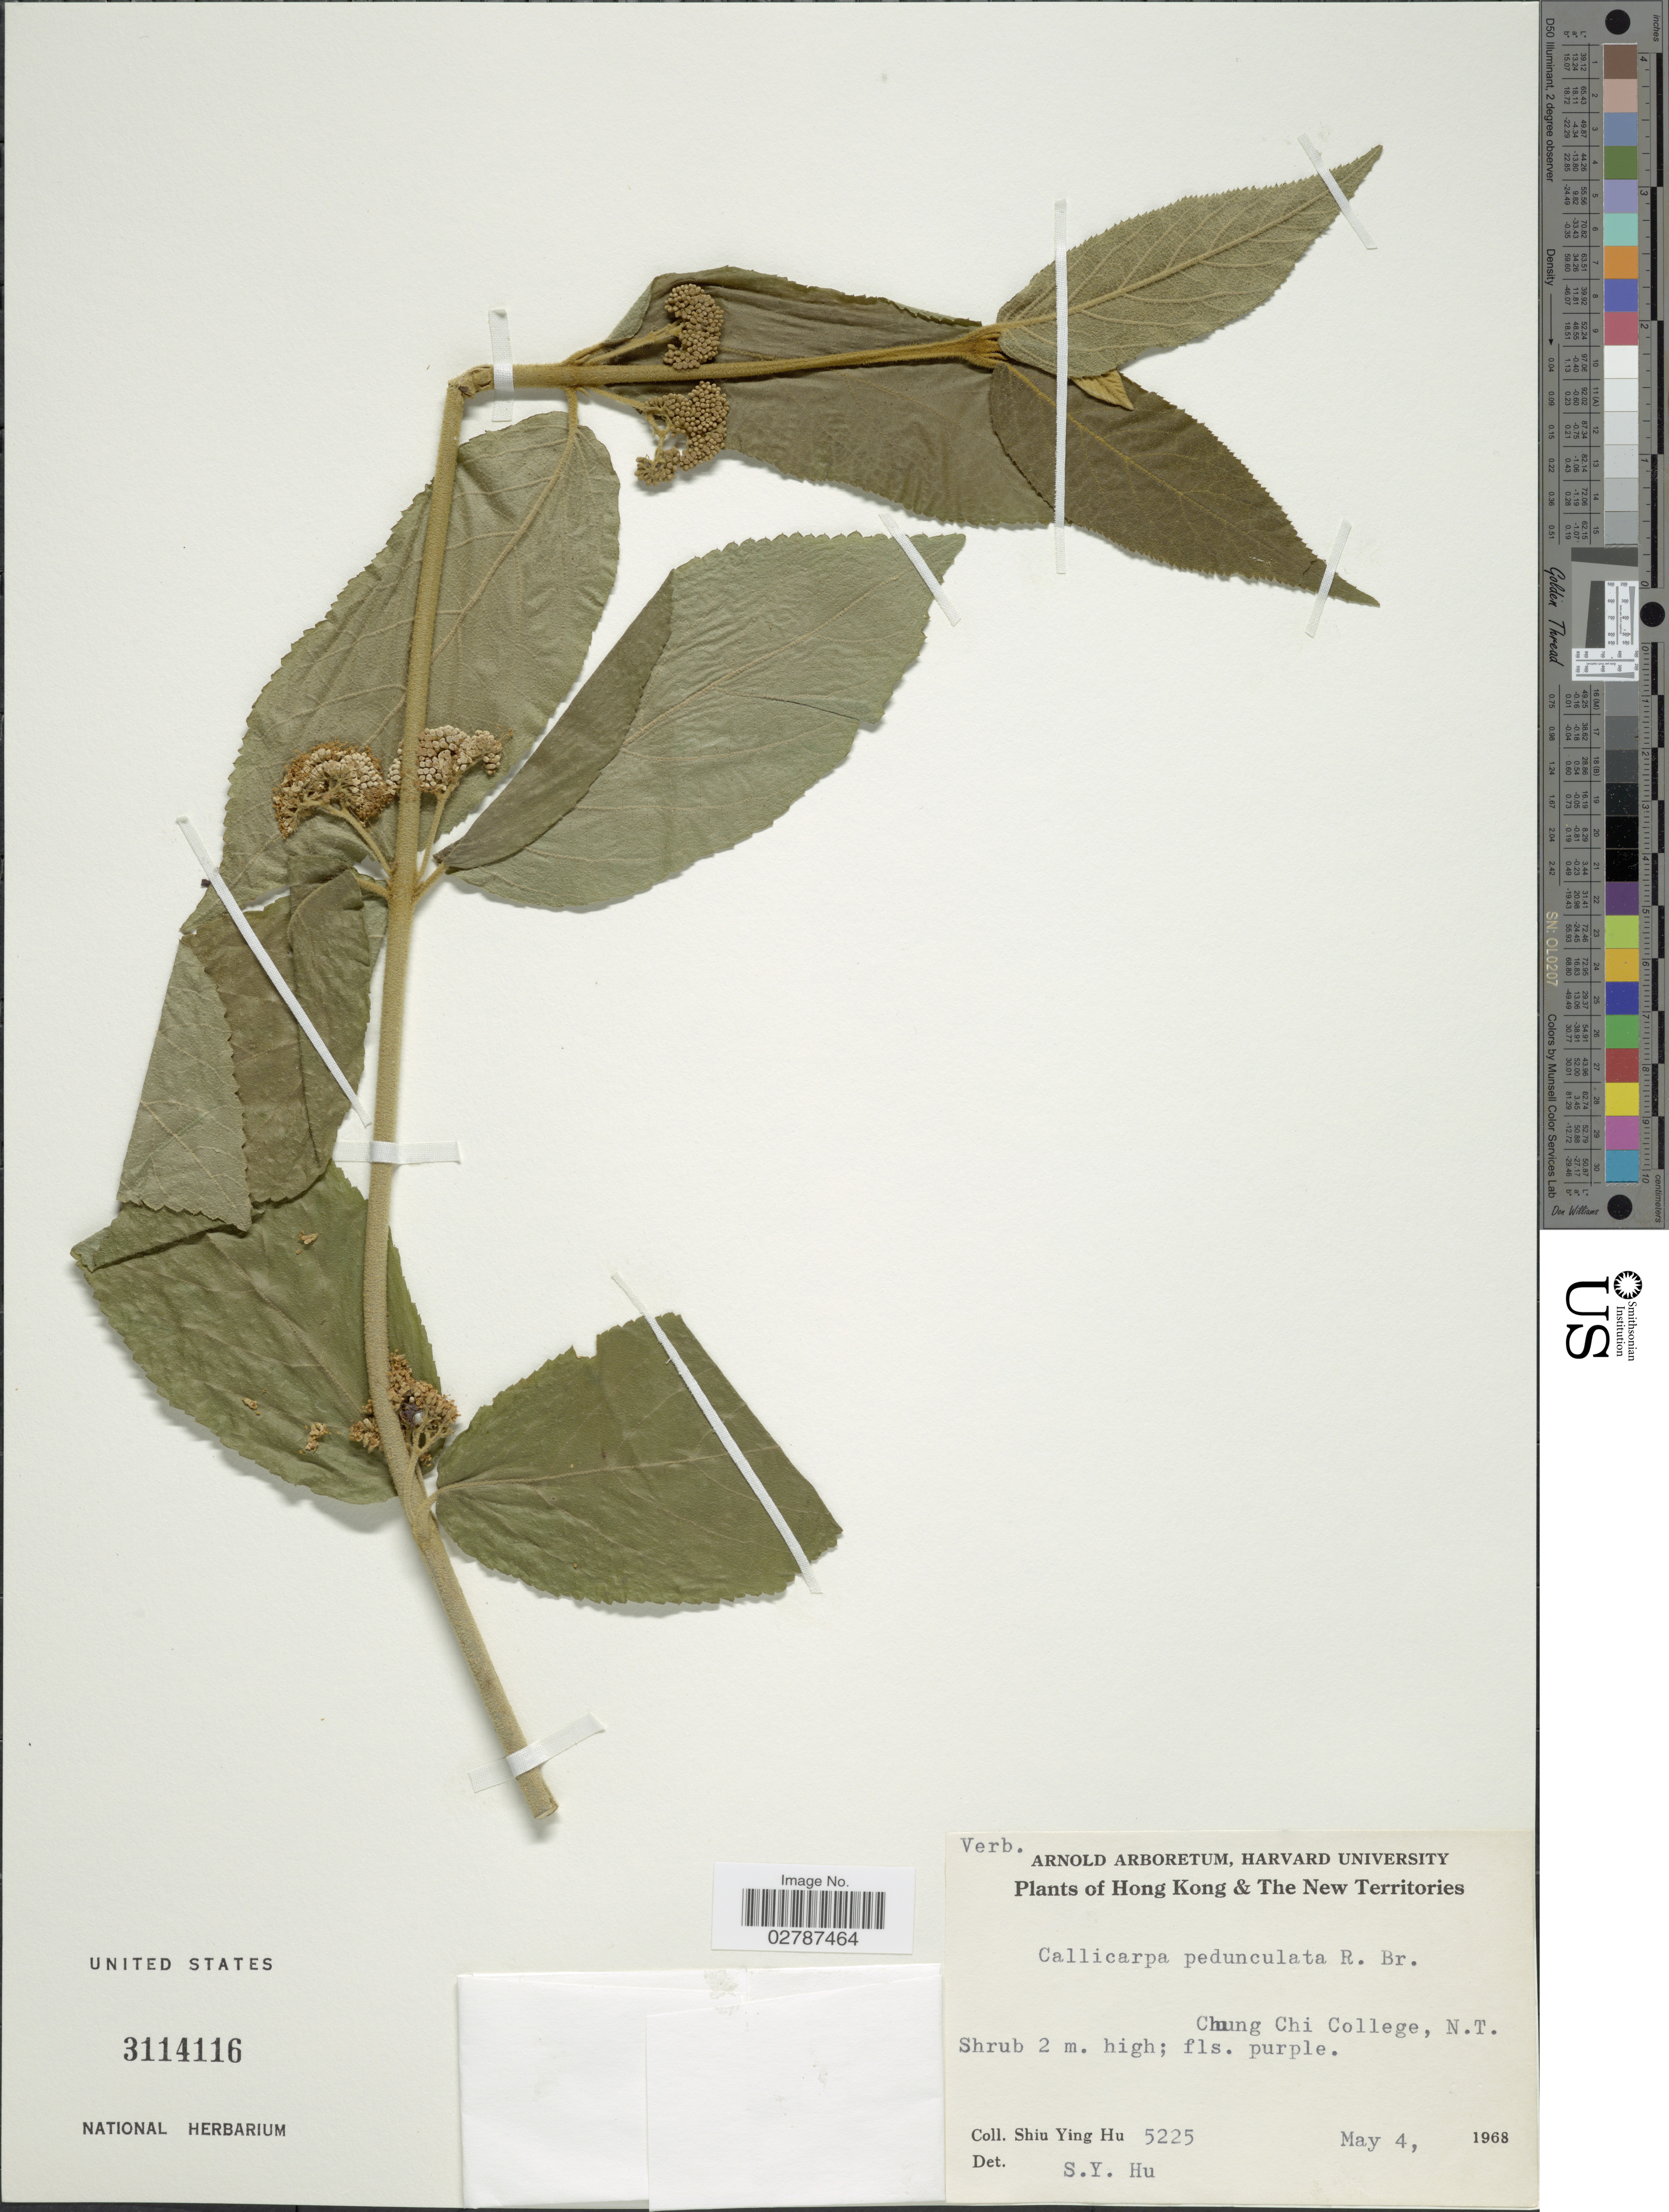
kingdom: Plantae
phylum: Tracheophyta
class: Magnoliopsida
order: Lamiales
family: Lamiaceae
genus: Callicarpa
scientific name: Callicarpa paniculata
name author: Lam.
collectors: S. Y. Hu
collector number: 5225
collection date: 1968-05-04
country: China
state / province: Hong Kong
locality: The New Territories. Chung Chi College, N.T.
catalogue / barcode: US 3114116